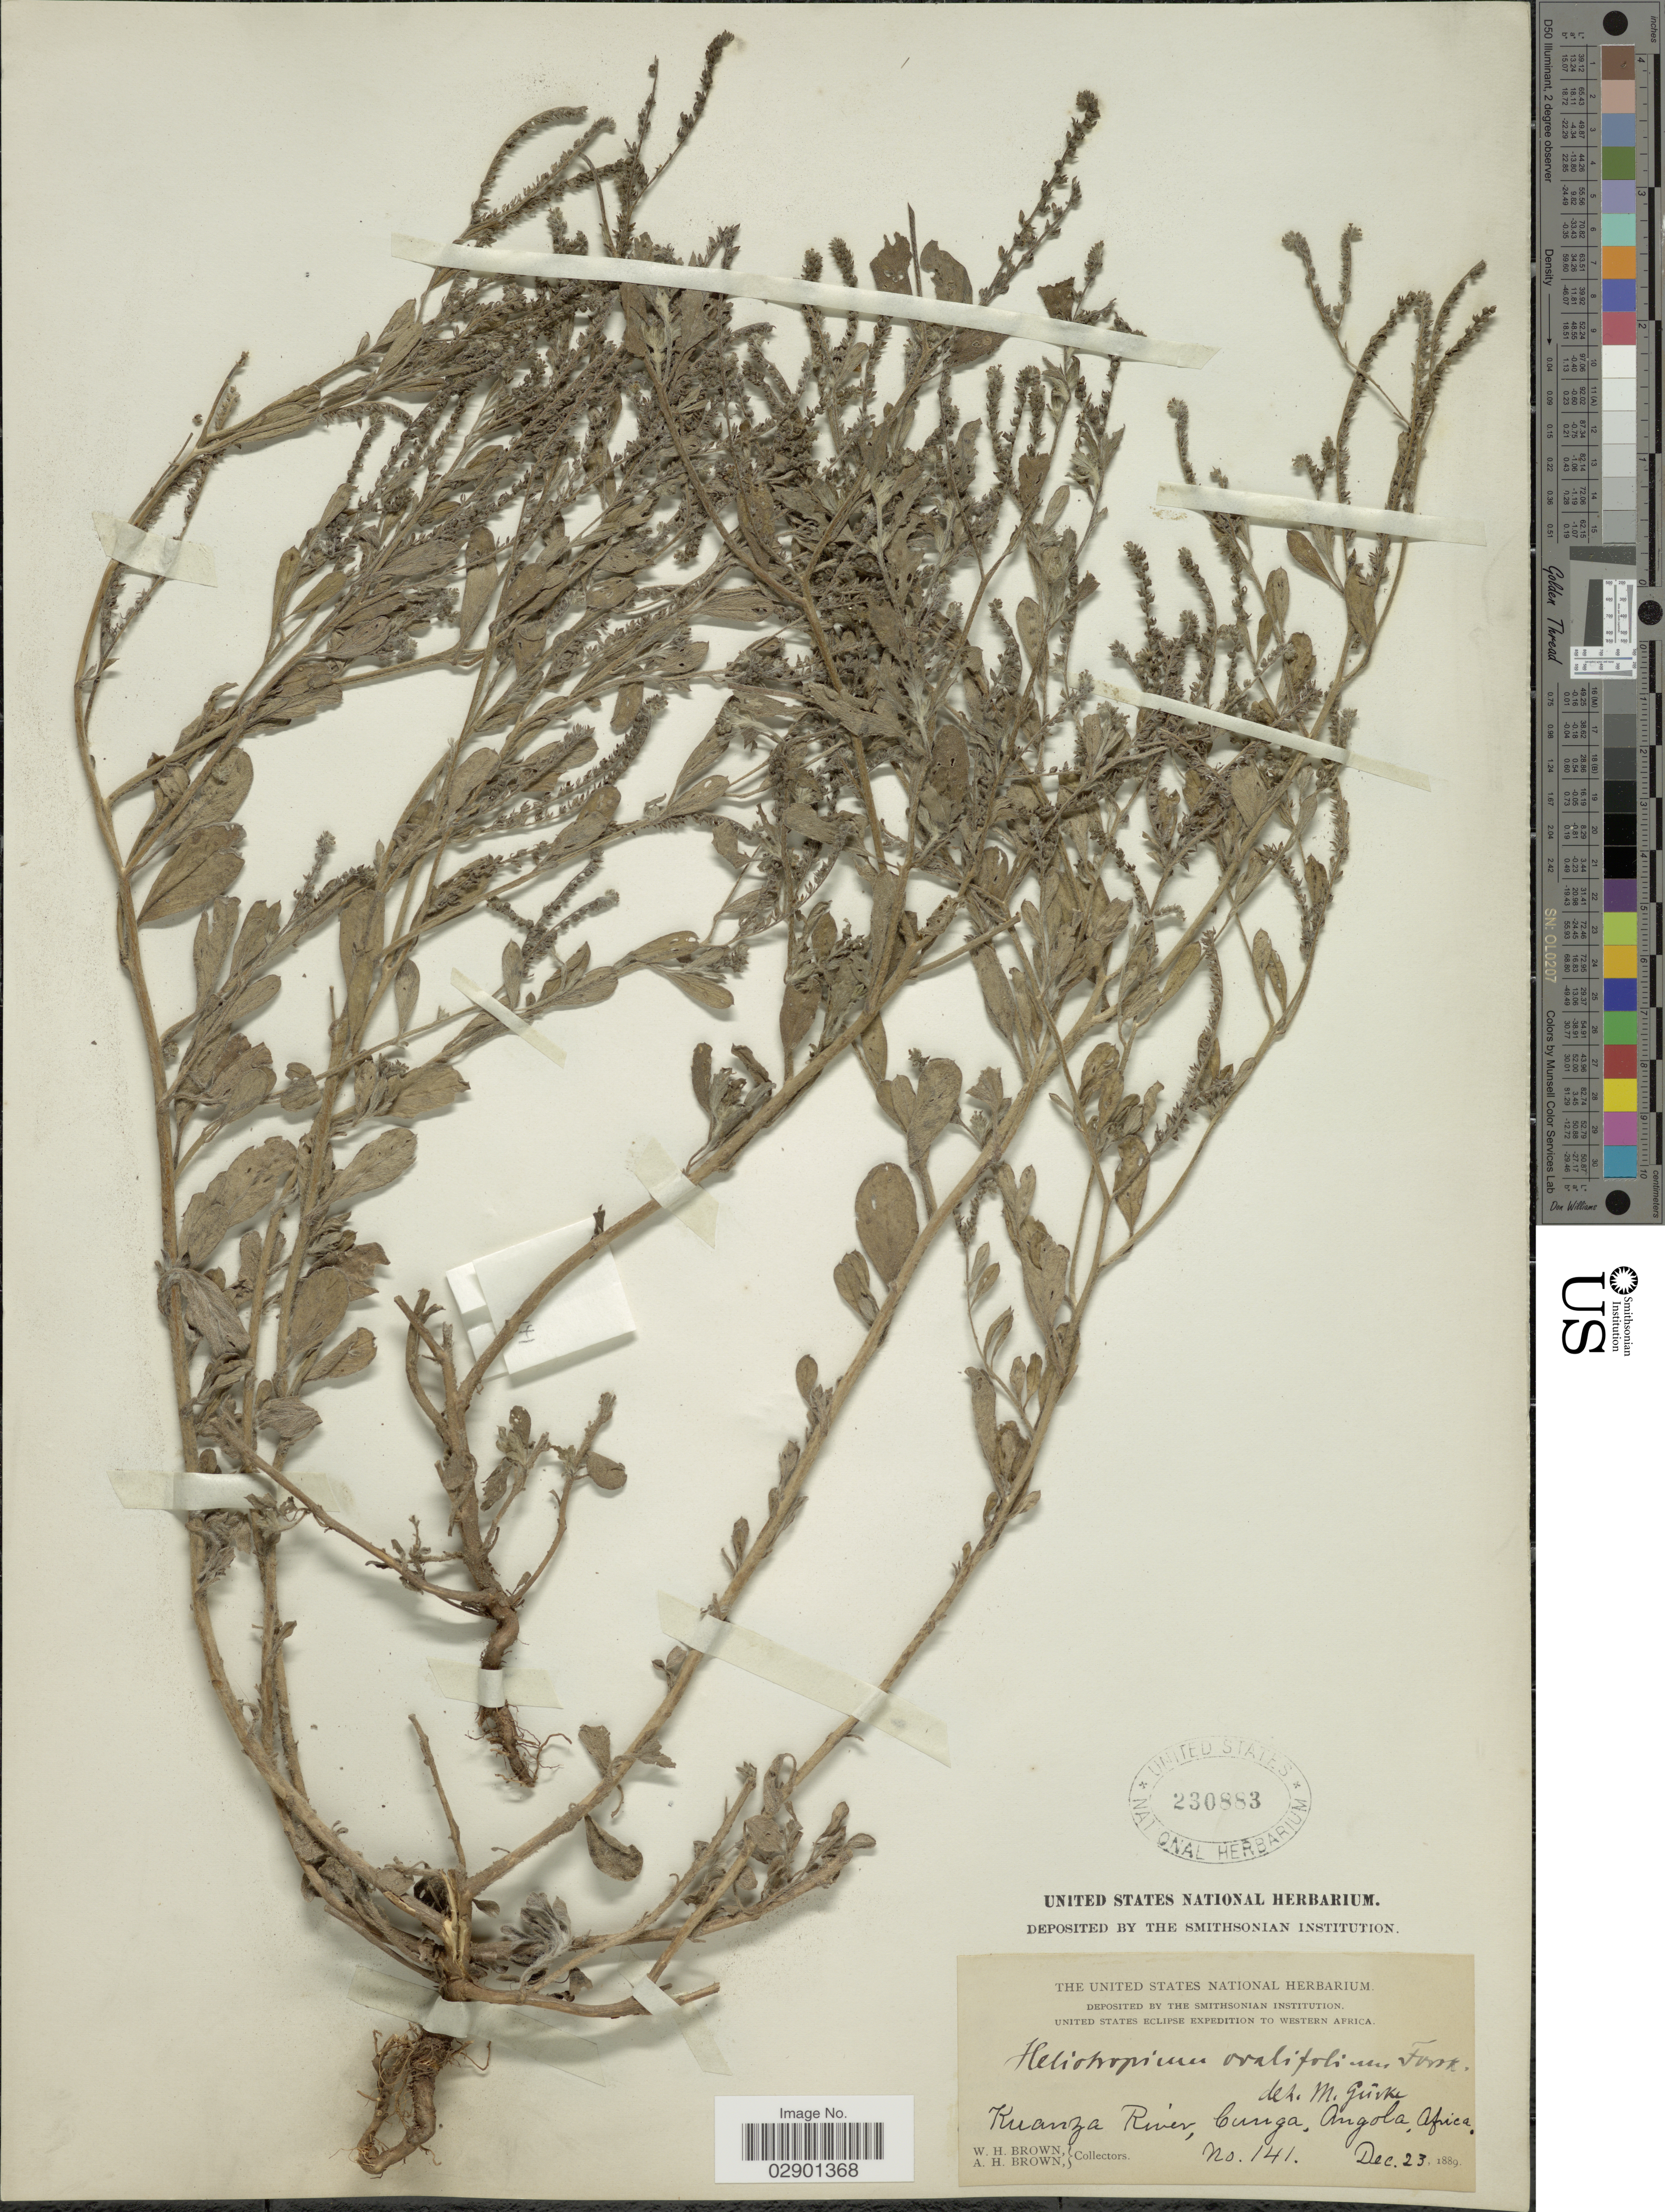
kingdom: Plantae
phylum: Tracheophyta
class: Magnoliopsida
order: Boraginales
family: Heliotropiaceae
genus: Heliotropium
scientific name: Heliotropium ovalifolium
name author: Forssk.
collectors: W. H. Brown & A. H. Brown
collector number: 141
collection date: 1889-12-23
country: Angola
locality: Kuanza River, Cunga.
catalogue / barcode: US 230883